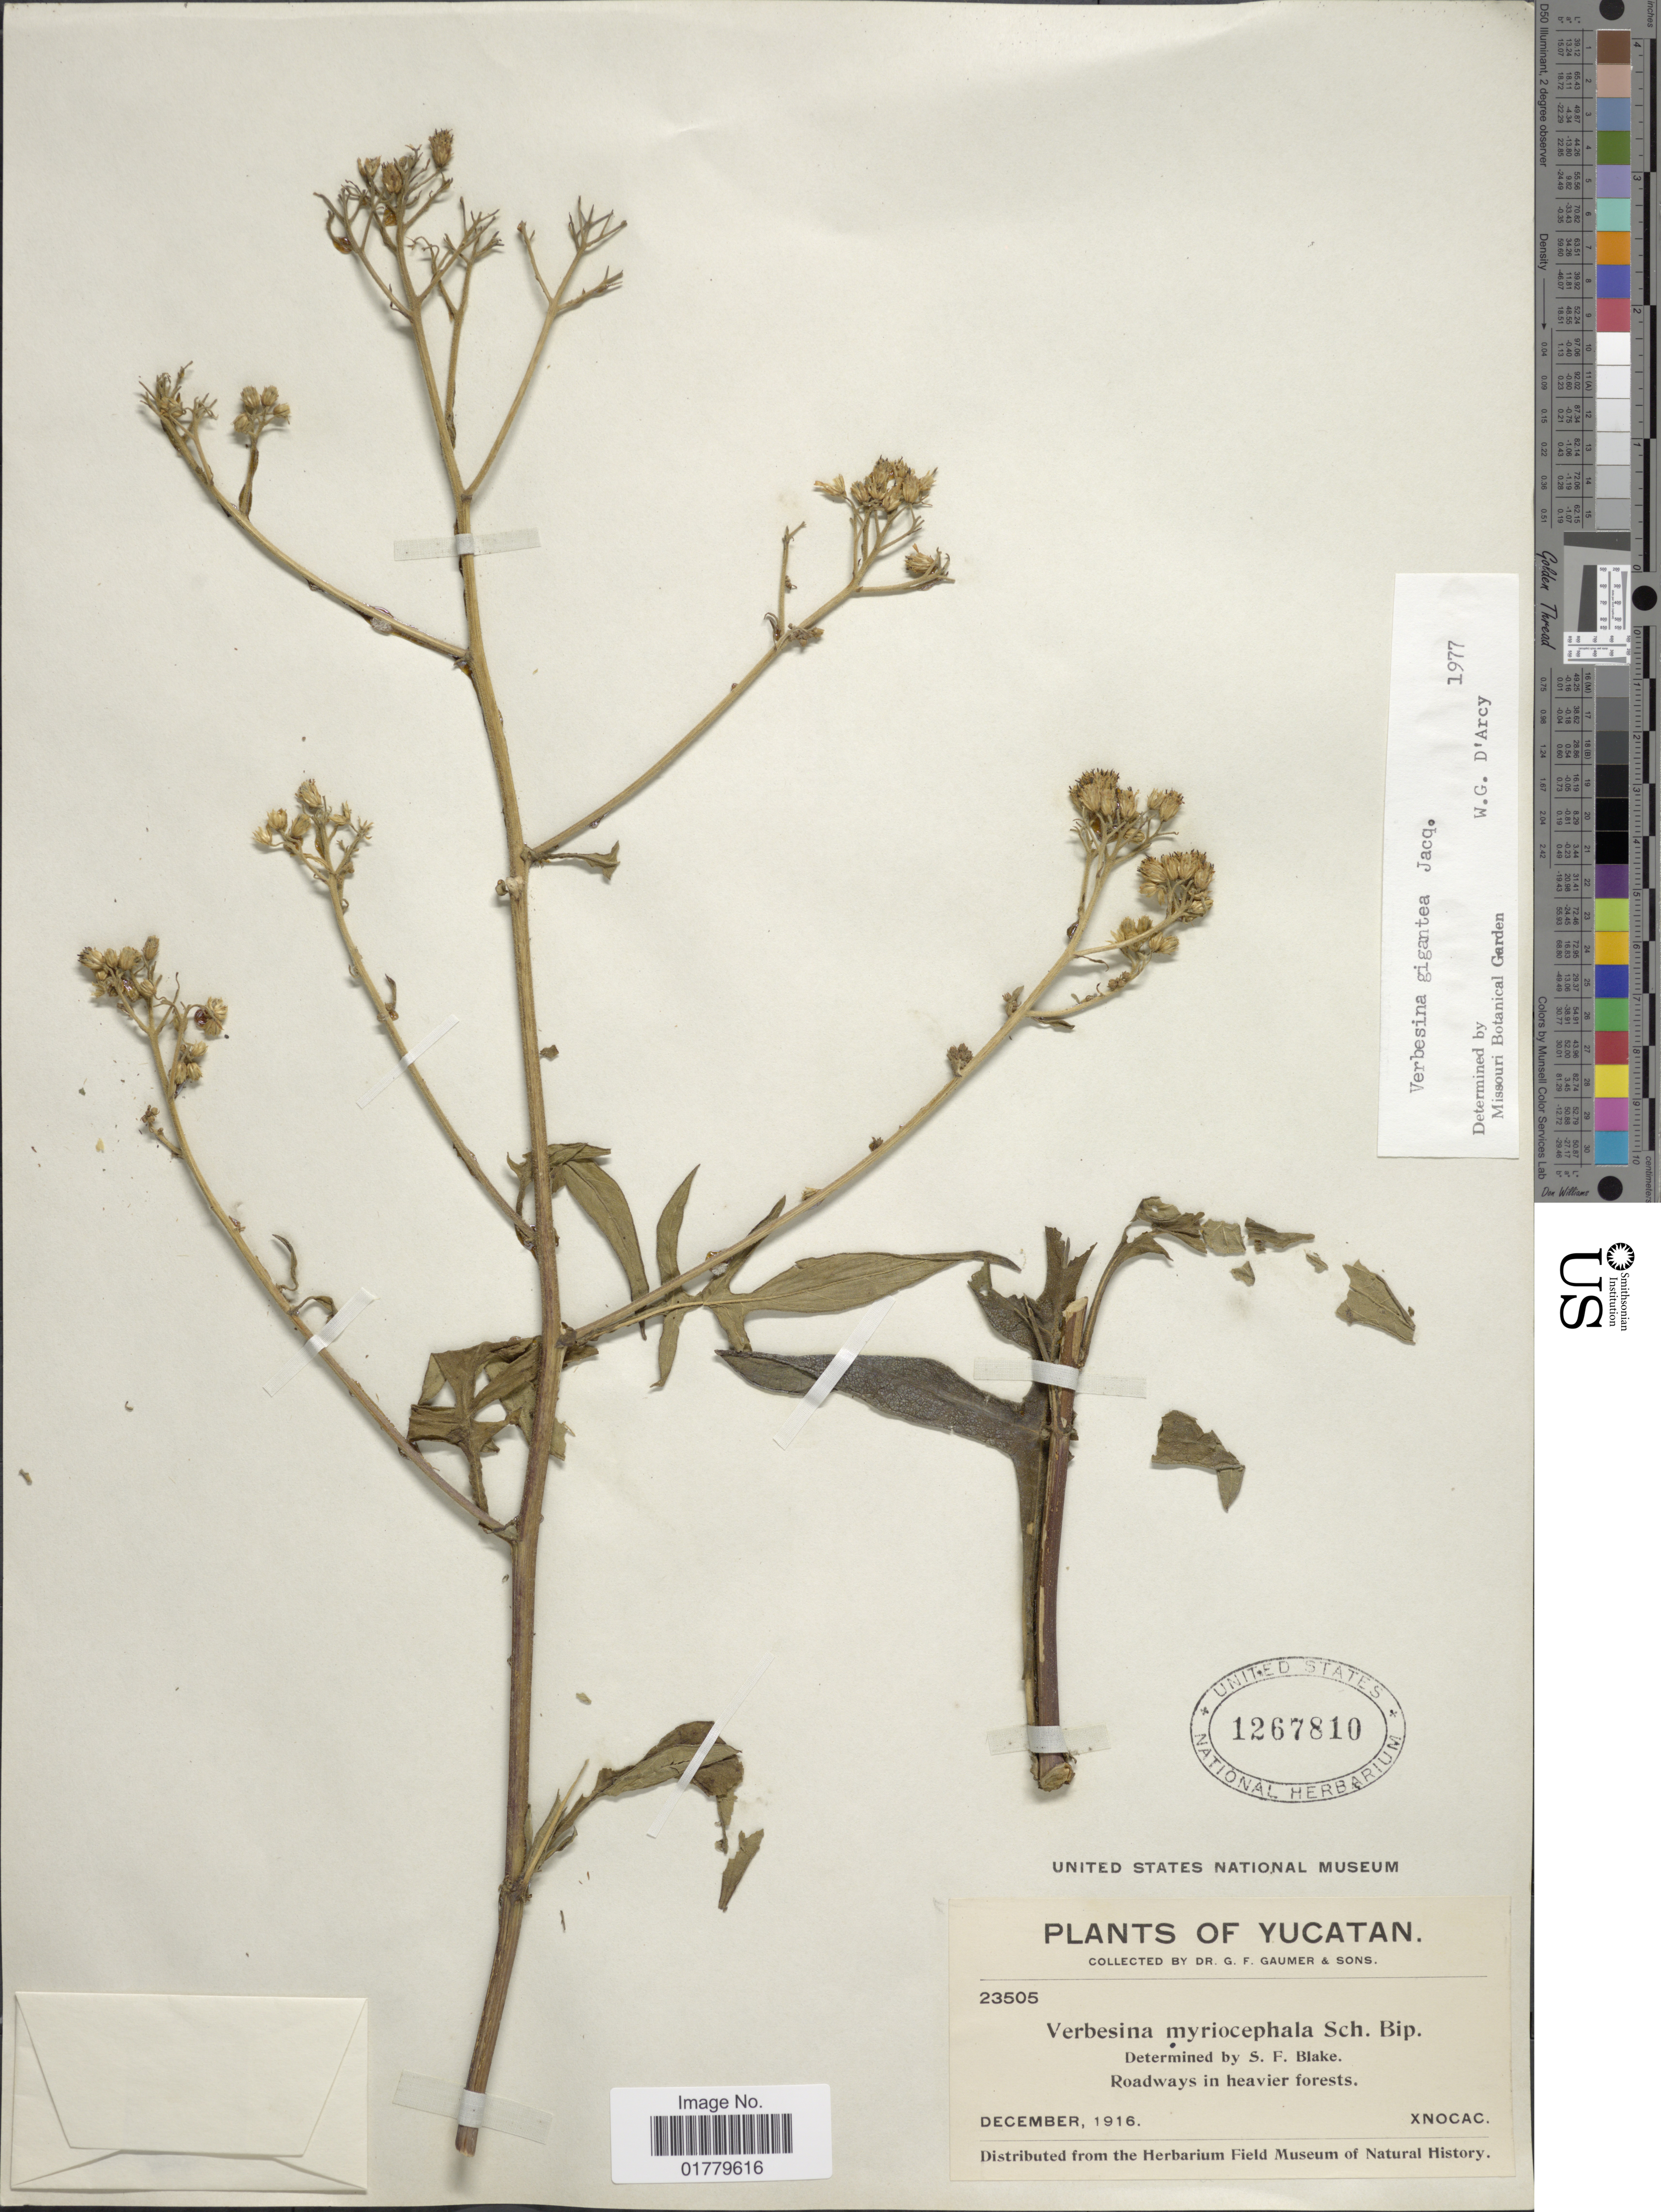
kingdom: Plantae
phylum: Tracheophyta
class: Magnoliopsida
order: Asterales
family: Asteraceae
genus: Verbesina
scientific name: Verbesina gigantea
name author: Jacq.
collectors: G. F. Gaumer & et al.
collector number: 23505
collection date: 1916-12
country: Mexico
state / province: Yucatán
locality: Roadways in heaviejr forests. Xnocac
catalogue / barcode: US 1267810